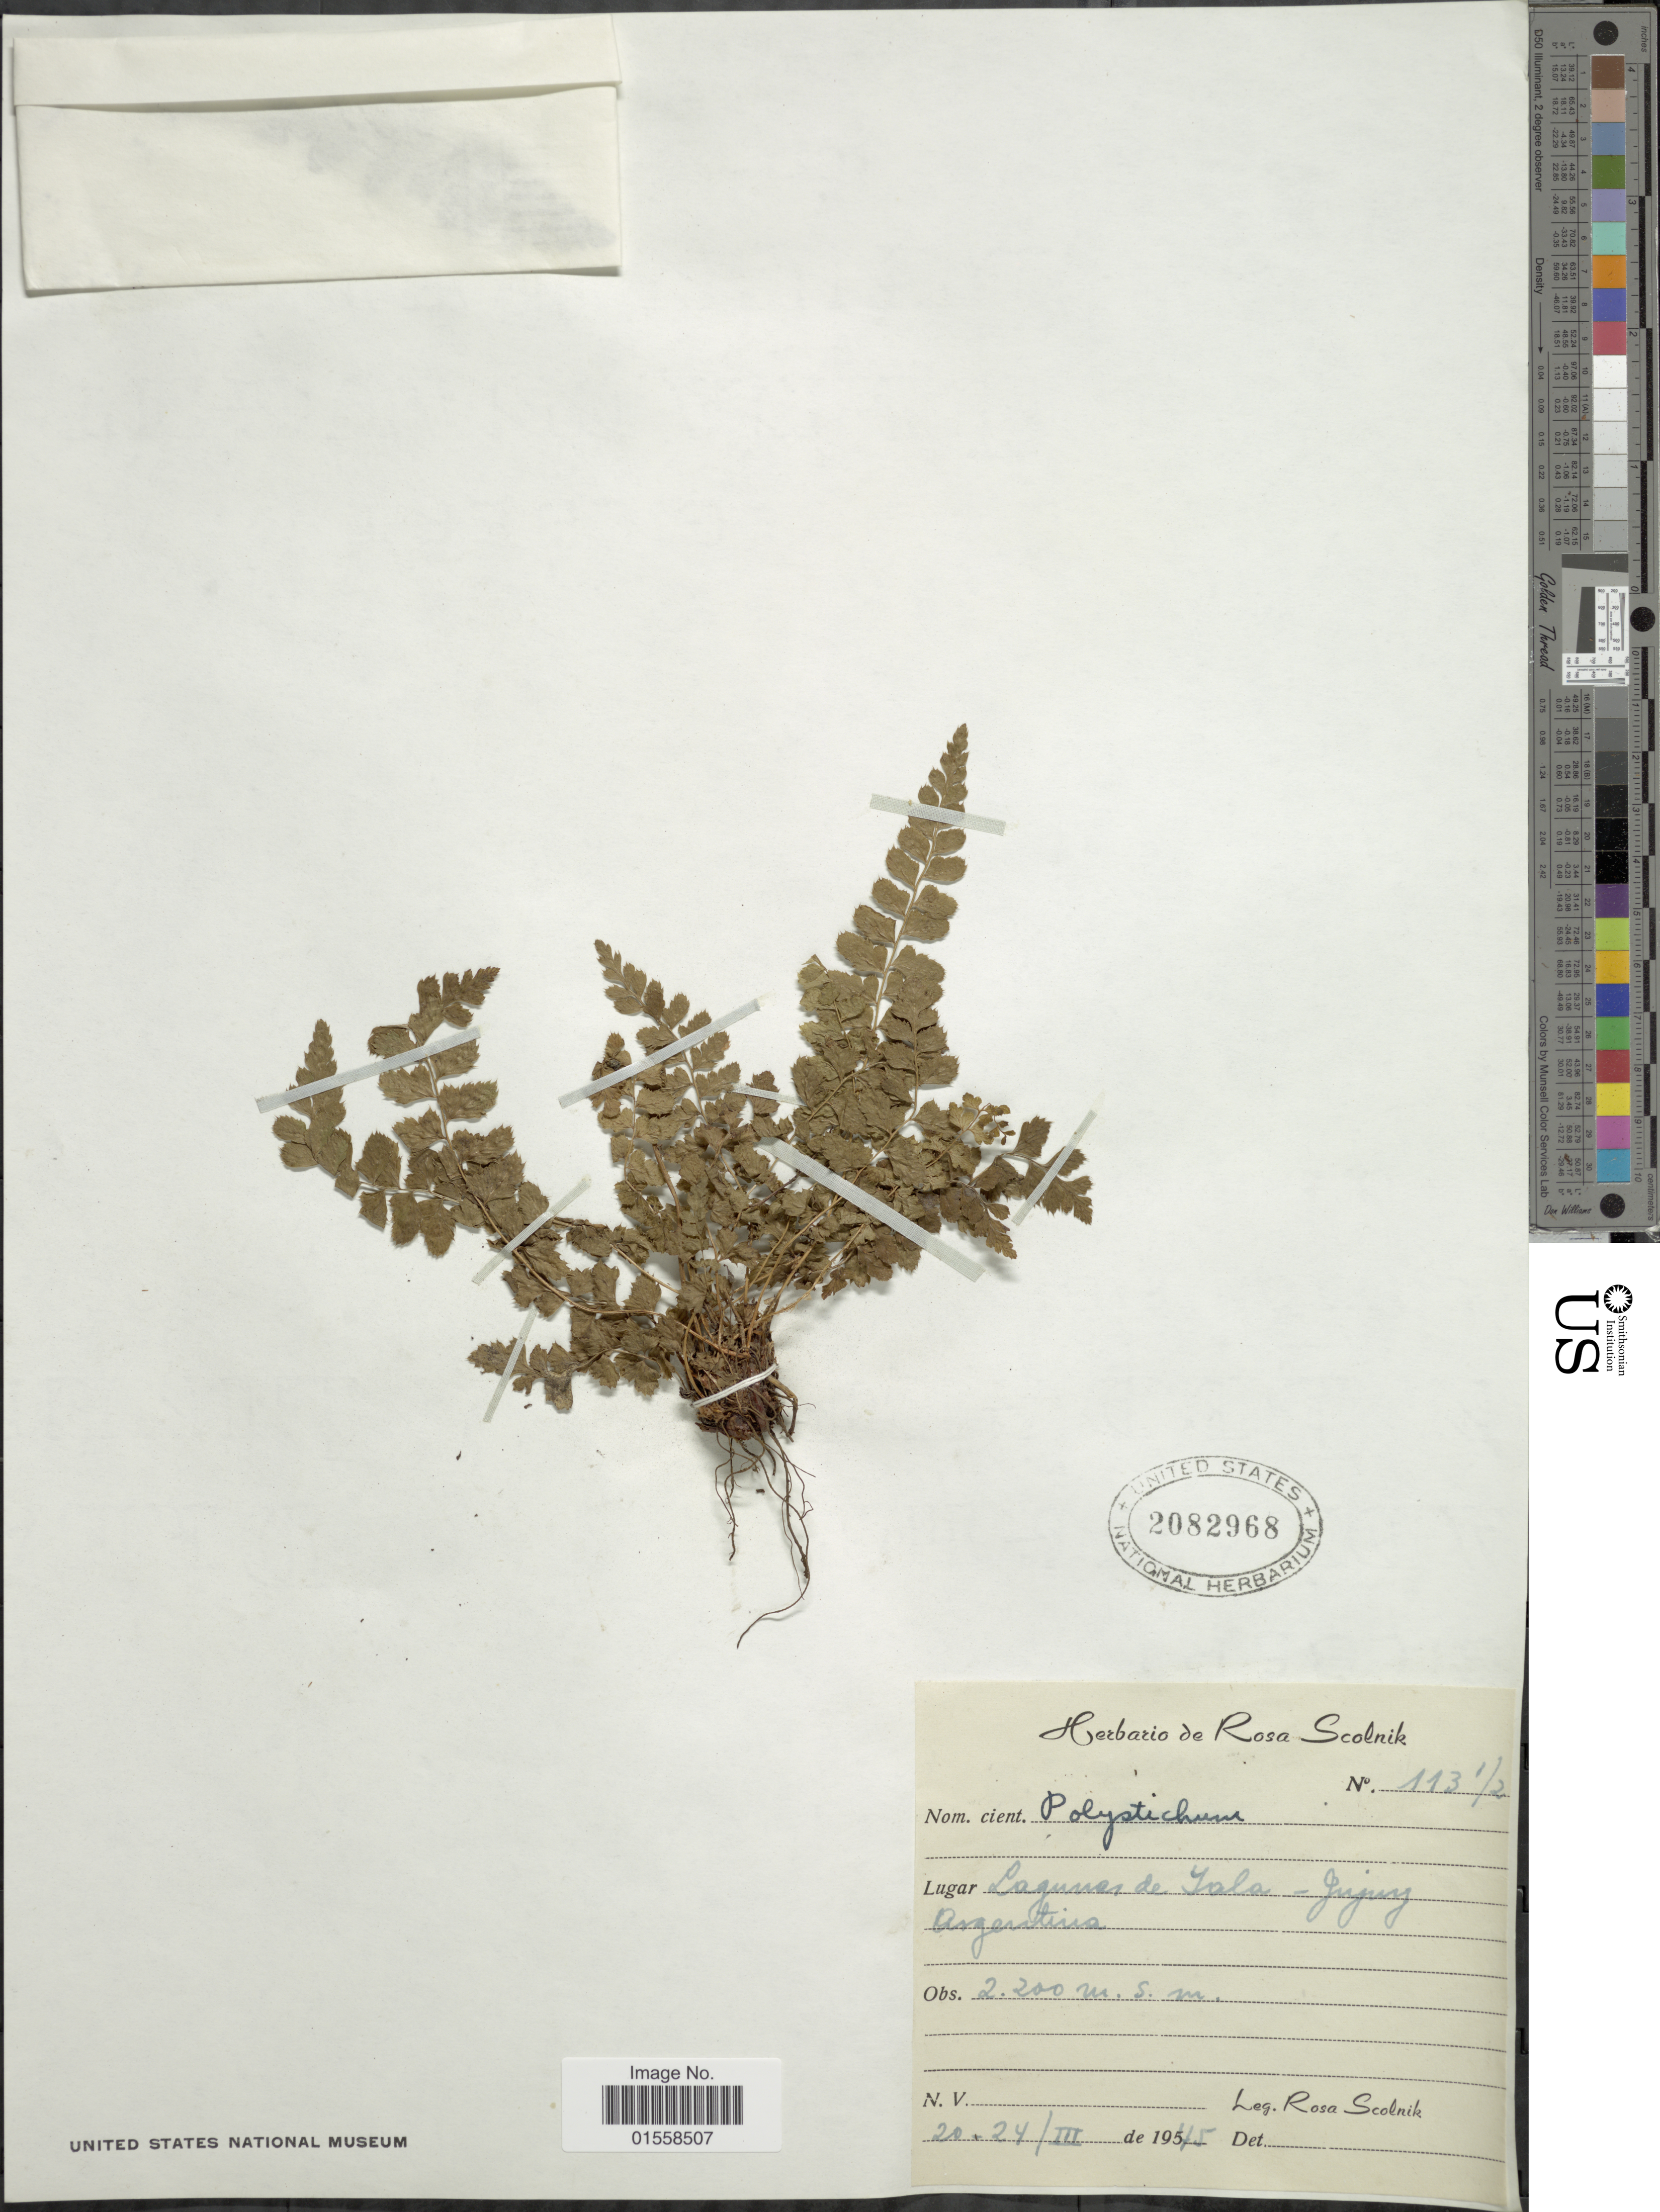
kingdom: Plantae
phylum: Tracheophyta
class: Polypodiopsida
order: Polypodiales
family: Dryopteridaceae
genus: Polystichum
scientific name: Polystichum sp.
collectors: R. Scolnik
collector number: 113½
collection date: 1945-03-20/1945-03-24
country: Argentina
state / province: Jujuy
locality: Laguna de Yala - Jujuy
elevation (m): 2200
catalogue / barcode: US 2082968